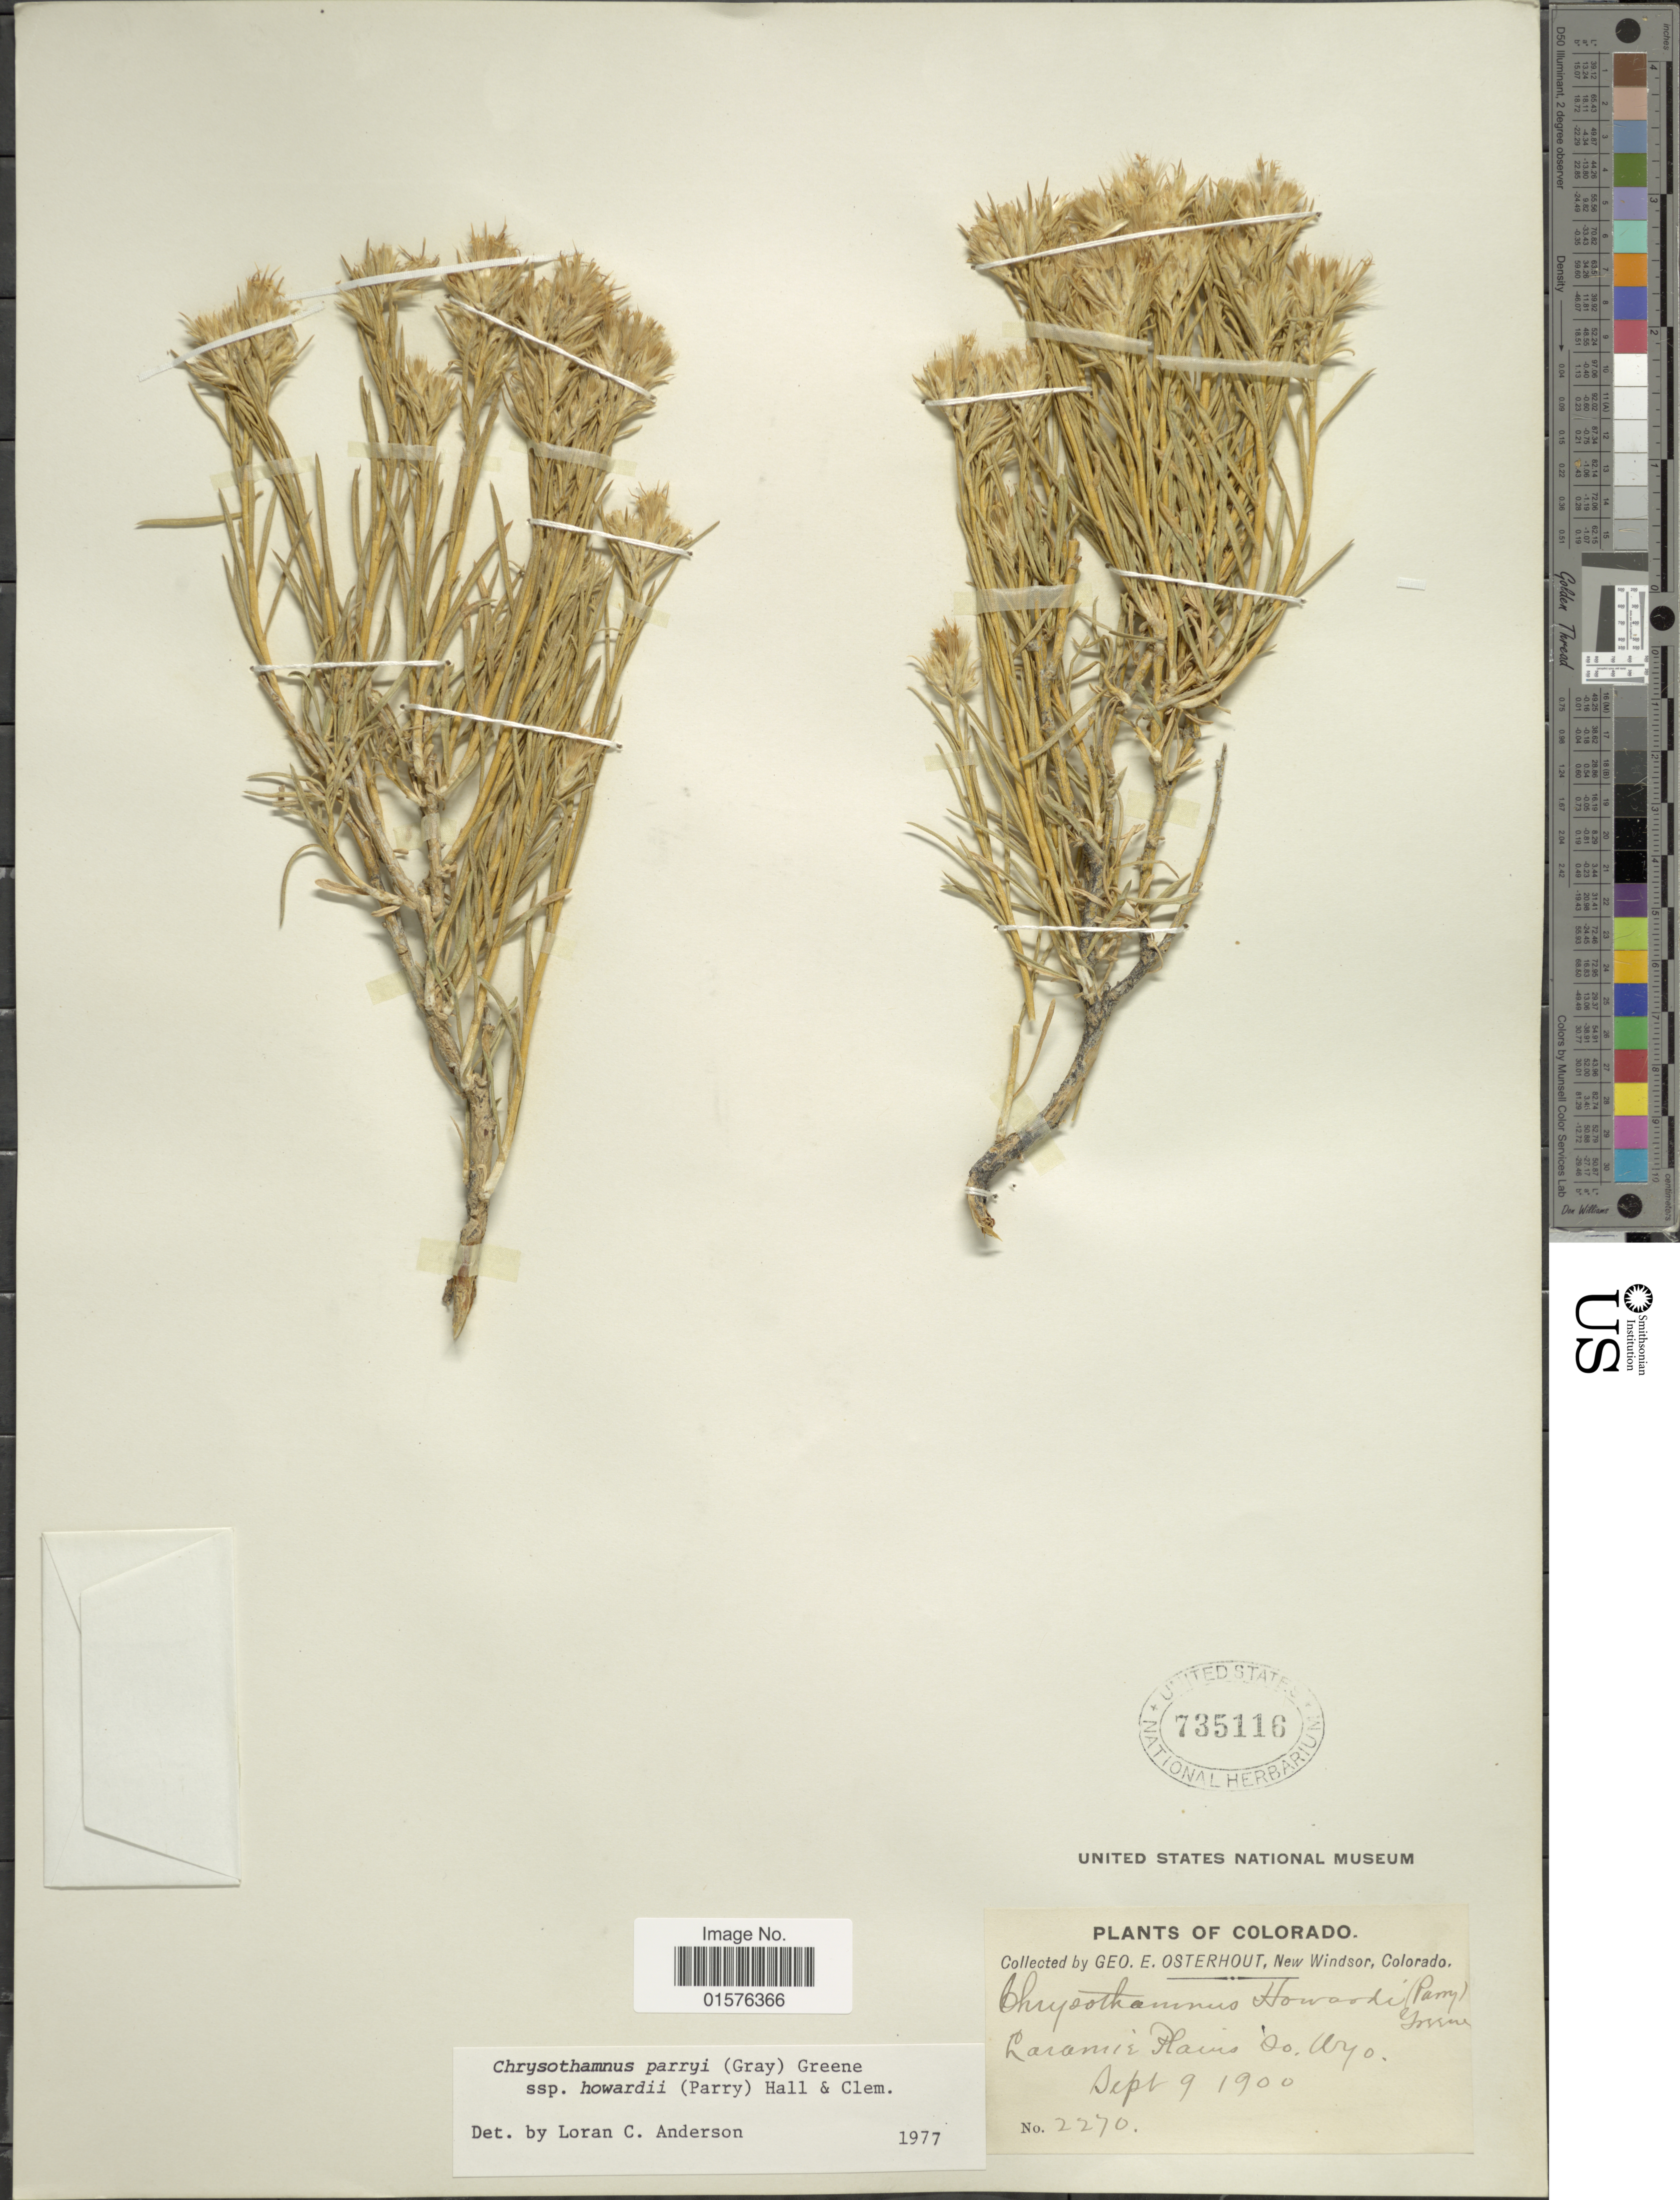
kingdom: Plantae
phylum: Tracheophyta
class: Magnoliopsida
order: Asterales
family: Asteraceae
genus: Ericameria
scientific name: Ericameria parryi var. howardii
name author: (A. Gray) G.L. Nesom & G.I. Baird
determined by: Urbatsch, Lowell E., Curator (LSU), Louisiana State University (UNITED STATES)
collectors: G. Osterhout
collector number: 2270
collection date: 1900-09-09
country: United States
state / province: Wyoming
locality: Laramir Plains, So. Wyo.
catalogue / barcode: US 735116